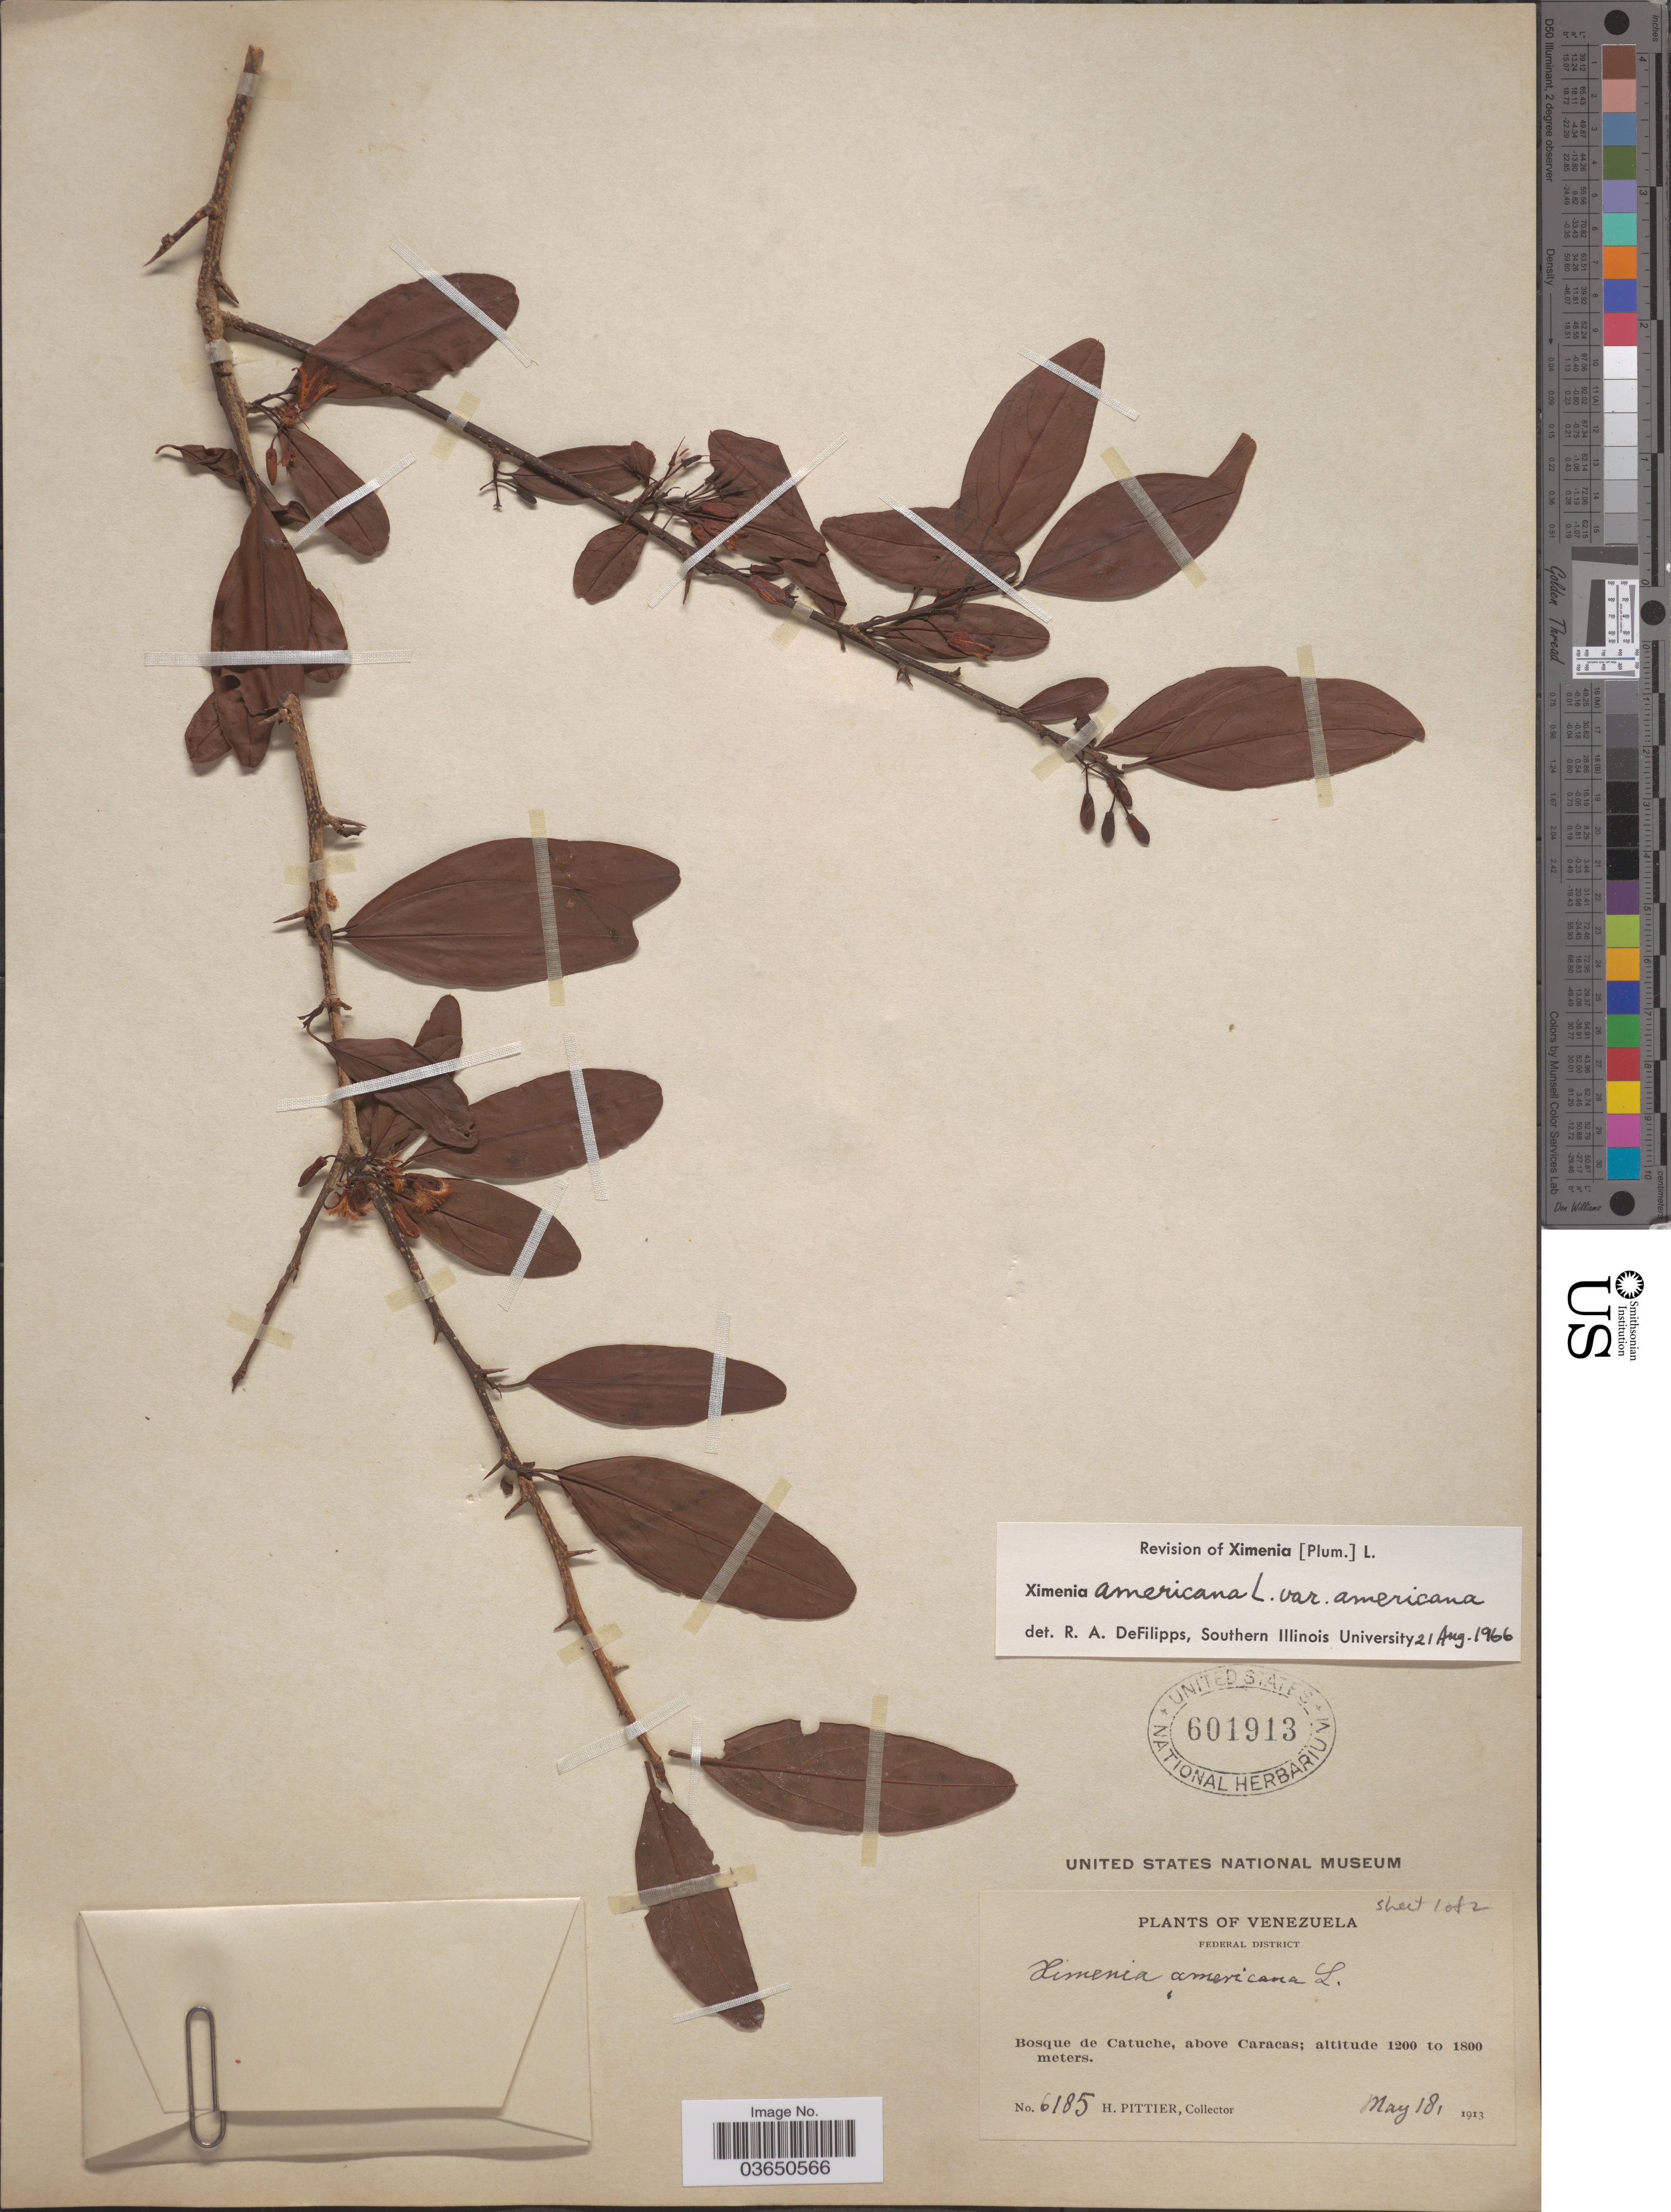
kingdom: Plantae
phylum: Tracheophyta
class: Magnoliopsida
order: Santalales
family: Ximeniaceae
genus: Ximenia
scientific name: Ximenia americana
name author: L.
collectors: H. F. Pittier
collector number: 6185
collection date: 1913-05-18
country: Venezuela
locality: Federal District. Bosque de Catuche, above Caracas.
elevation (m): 1200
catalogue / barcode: US 601913